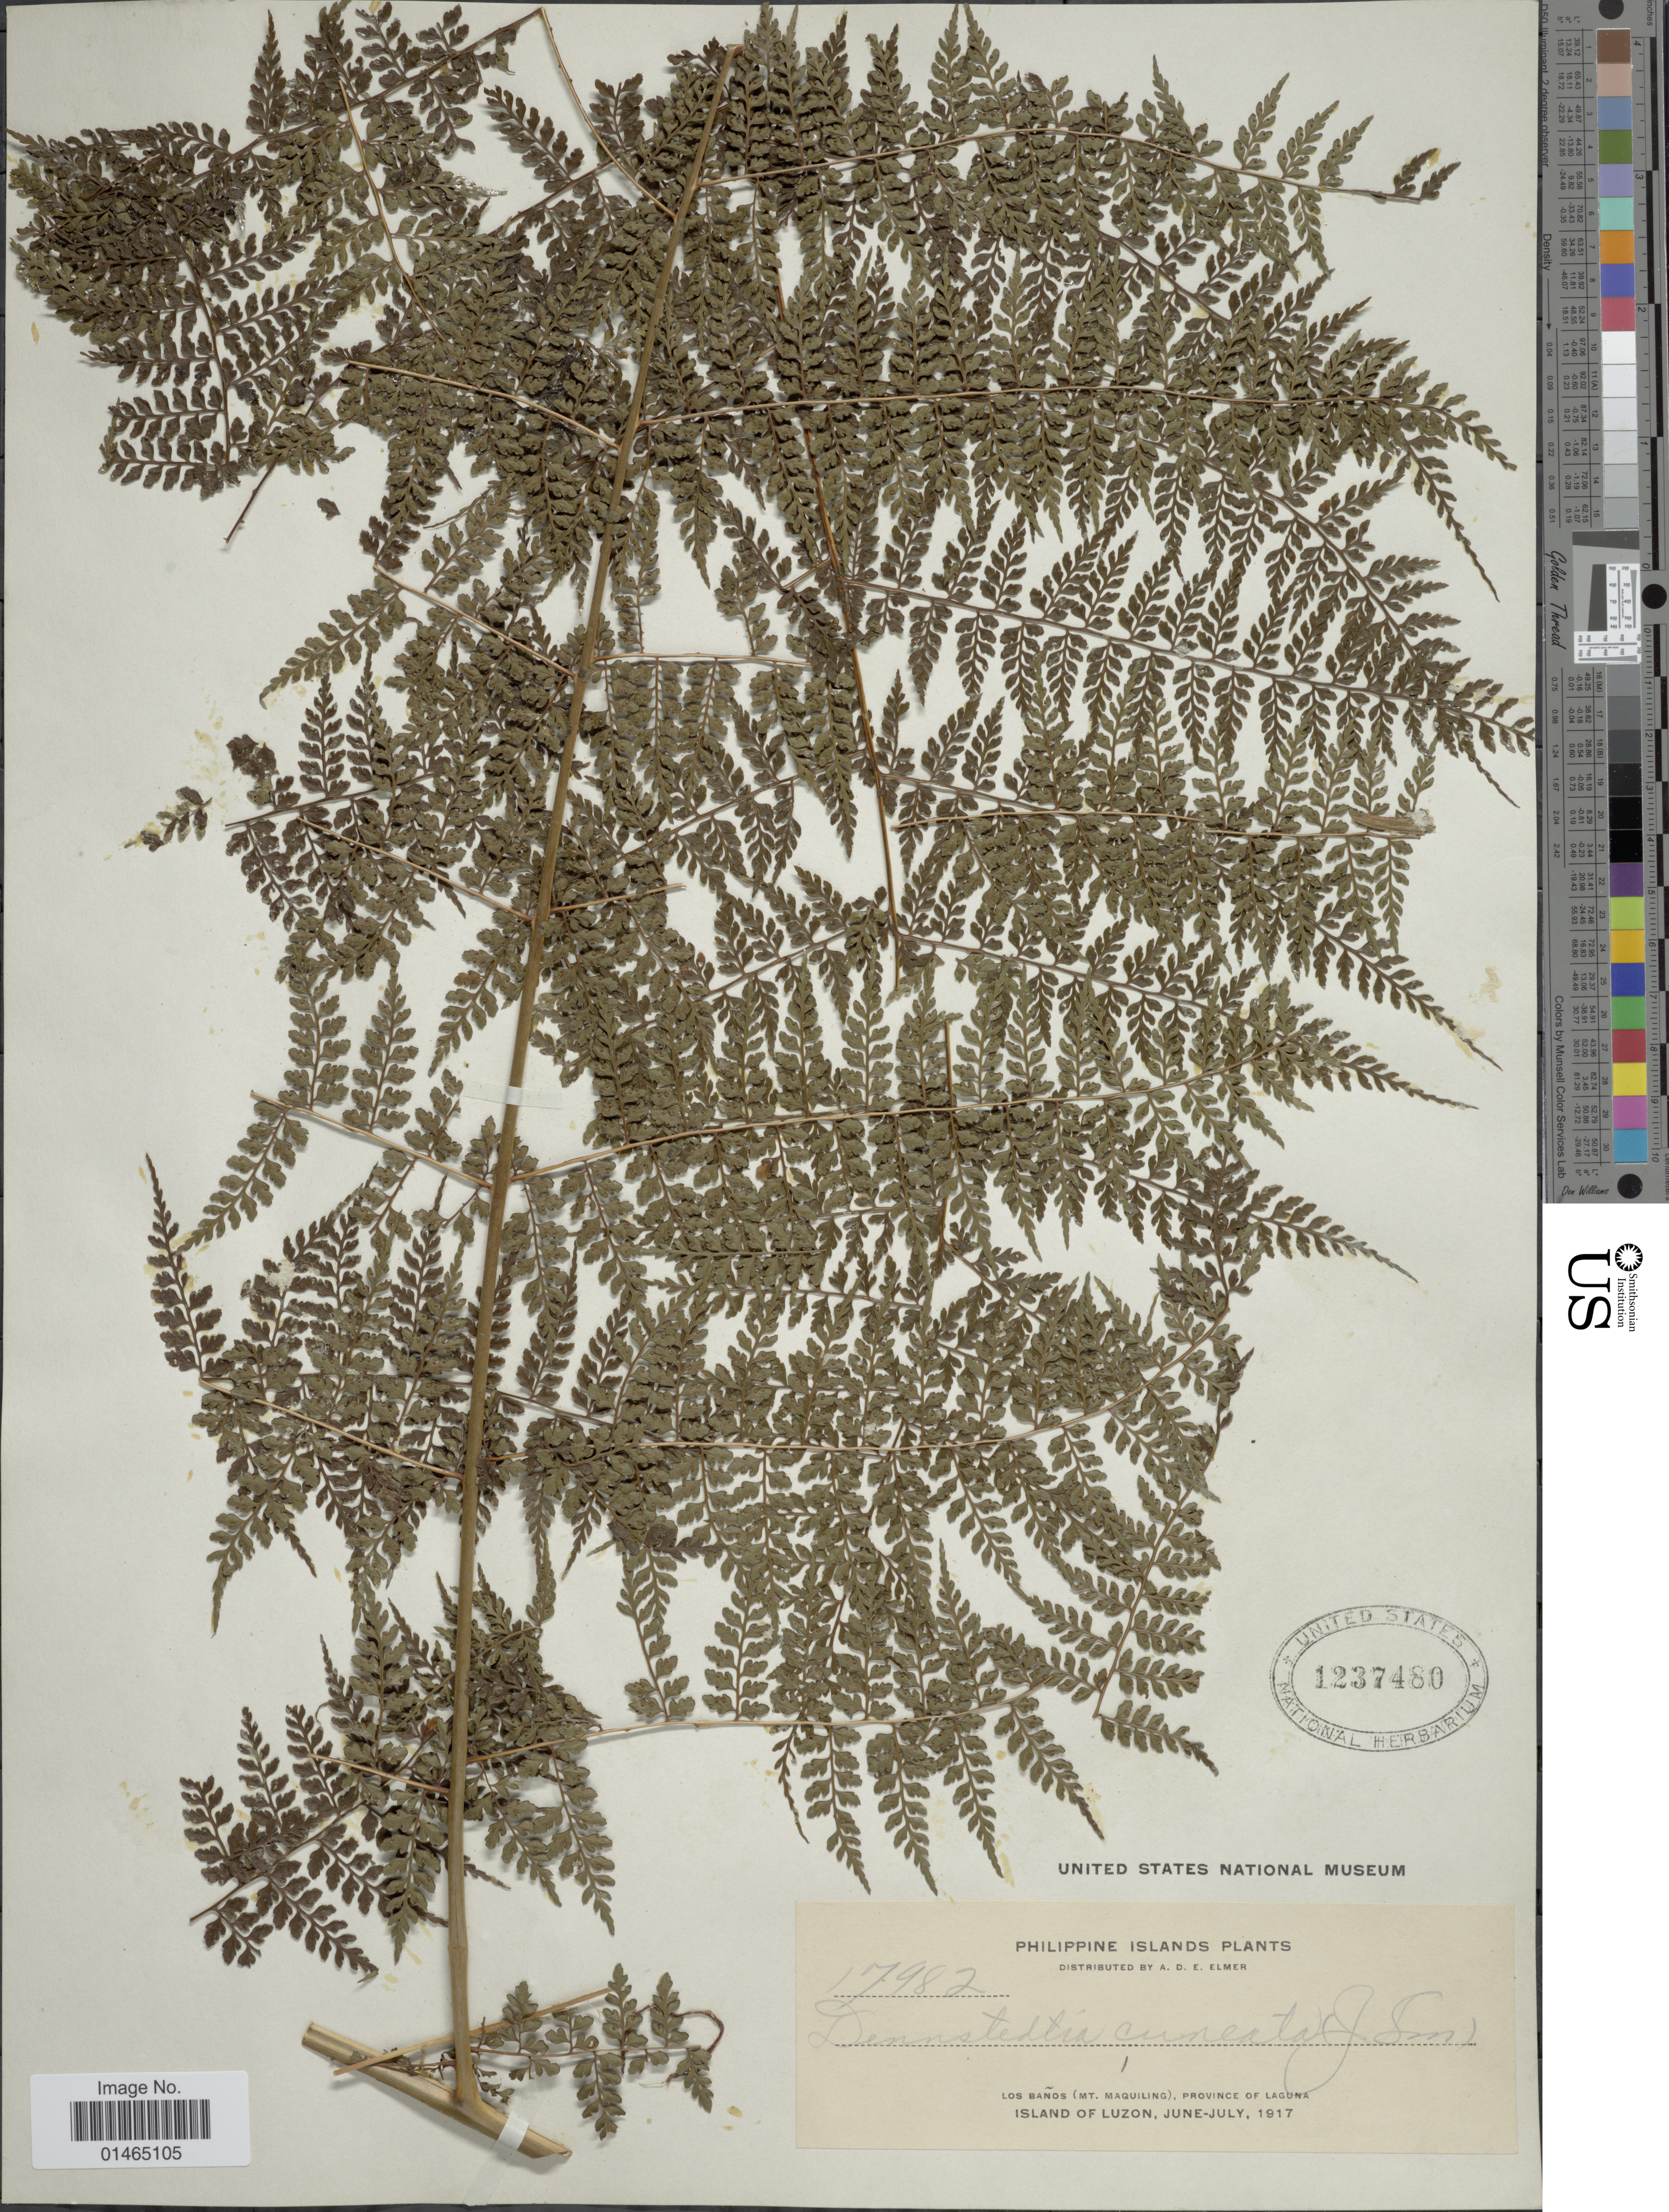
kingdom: Plantae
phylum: Tracheophyta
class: Polypodiopsida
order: Polypodiales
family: Dennstaedtiaceae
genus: Dennstaedtia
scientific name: Dennstaedtia cuneata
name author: (Hook.) T. Moore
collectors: A. D. E. Elmer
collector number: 17982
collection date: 1917-06/1917-07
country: Philippines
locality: Los Baños (Mt. Maquiling), Province of Laguna. Island of Luzon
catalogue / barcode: US 1237480